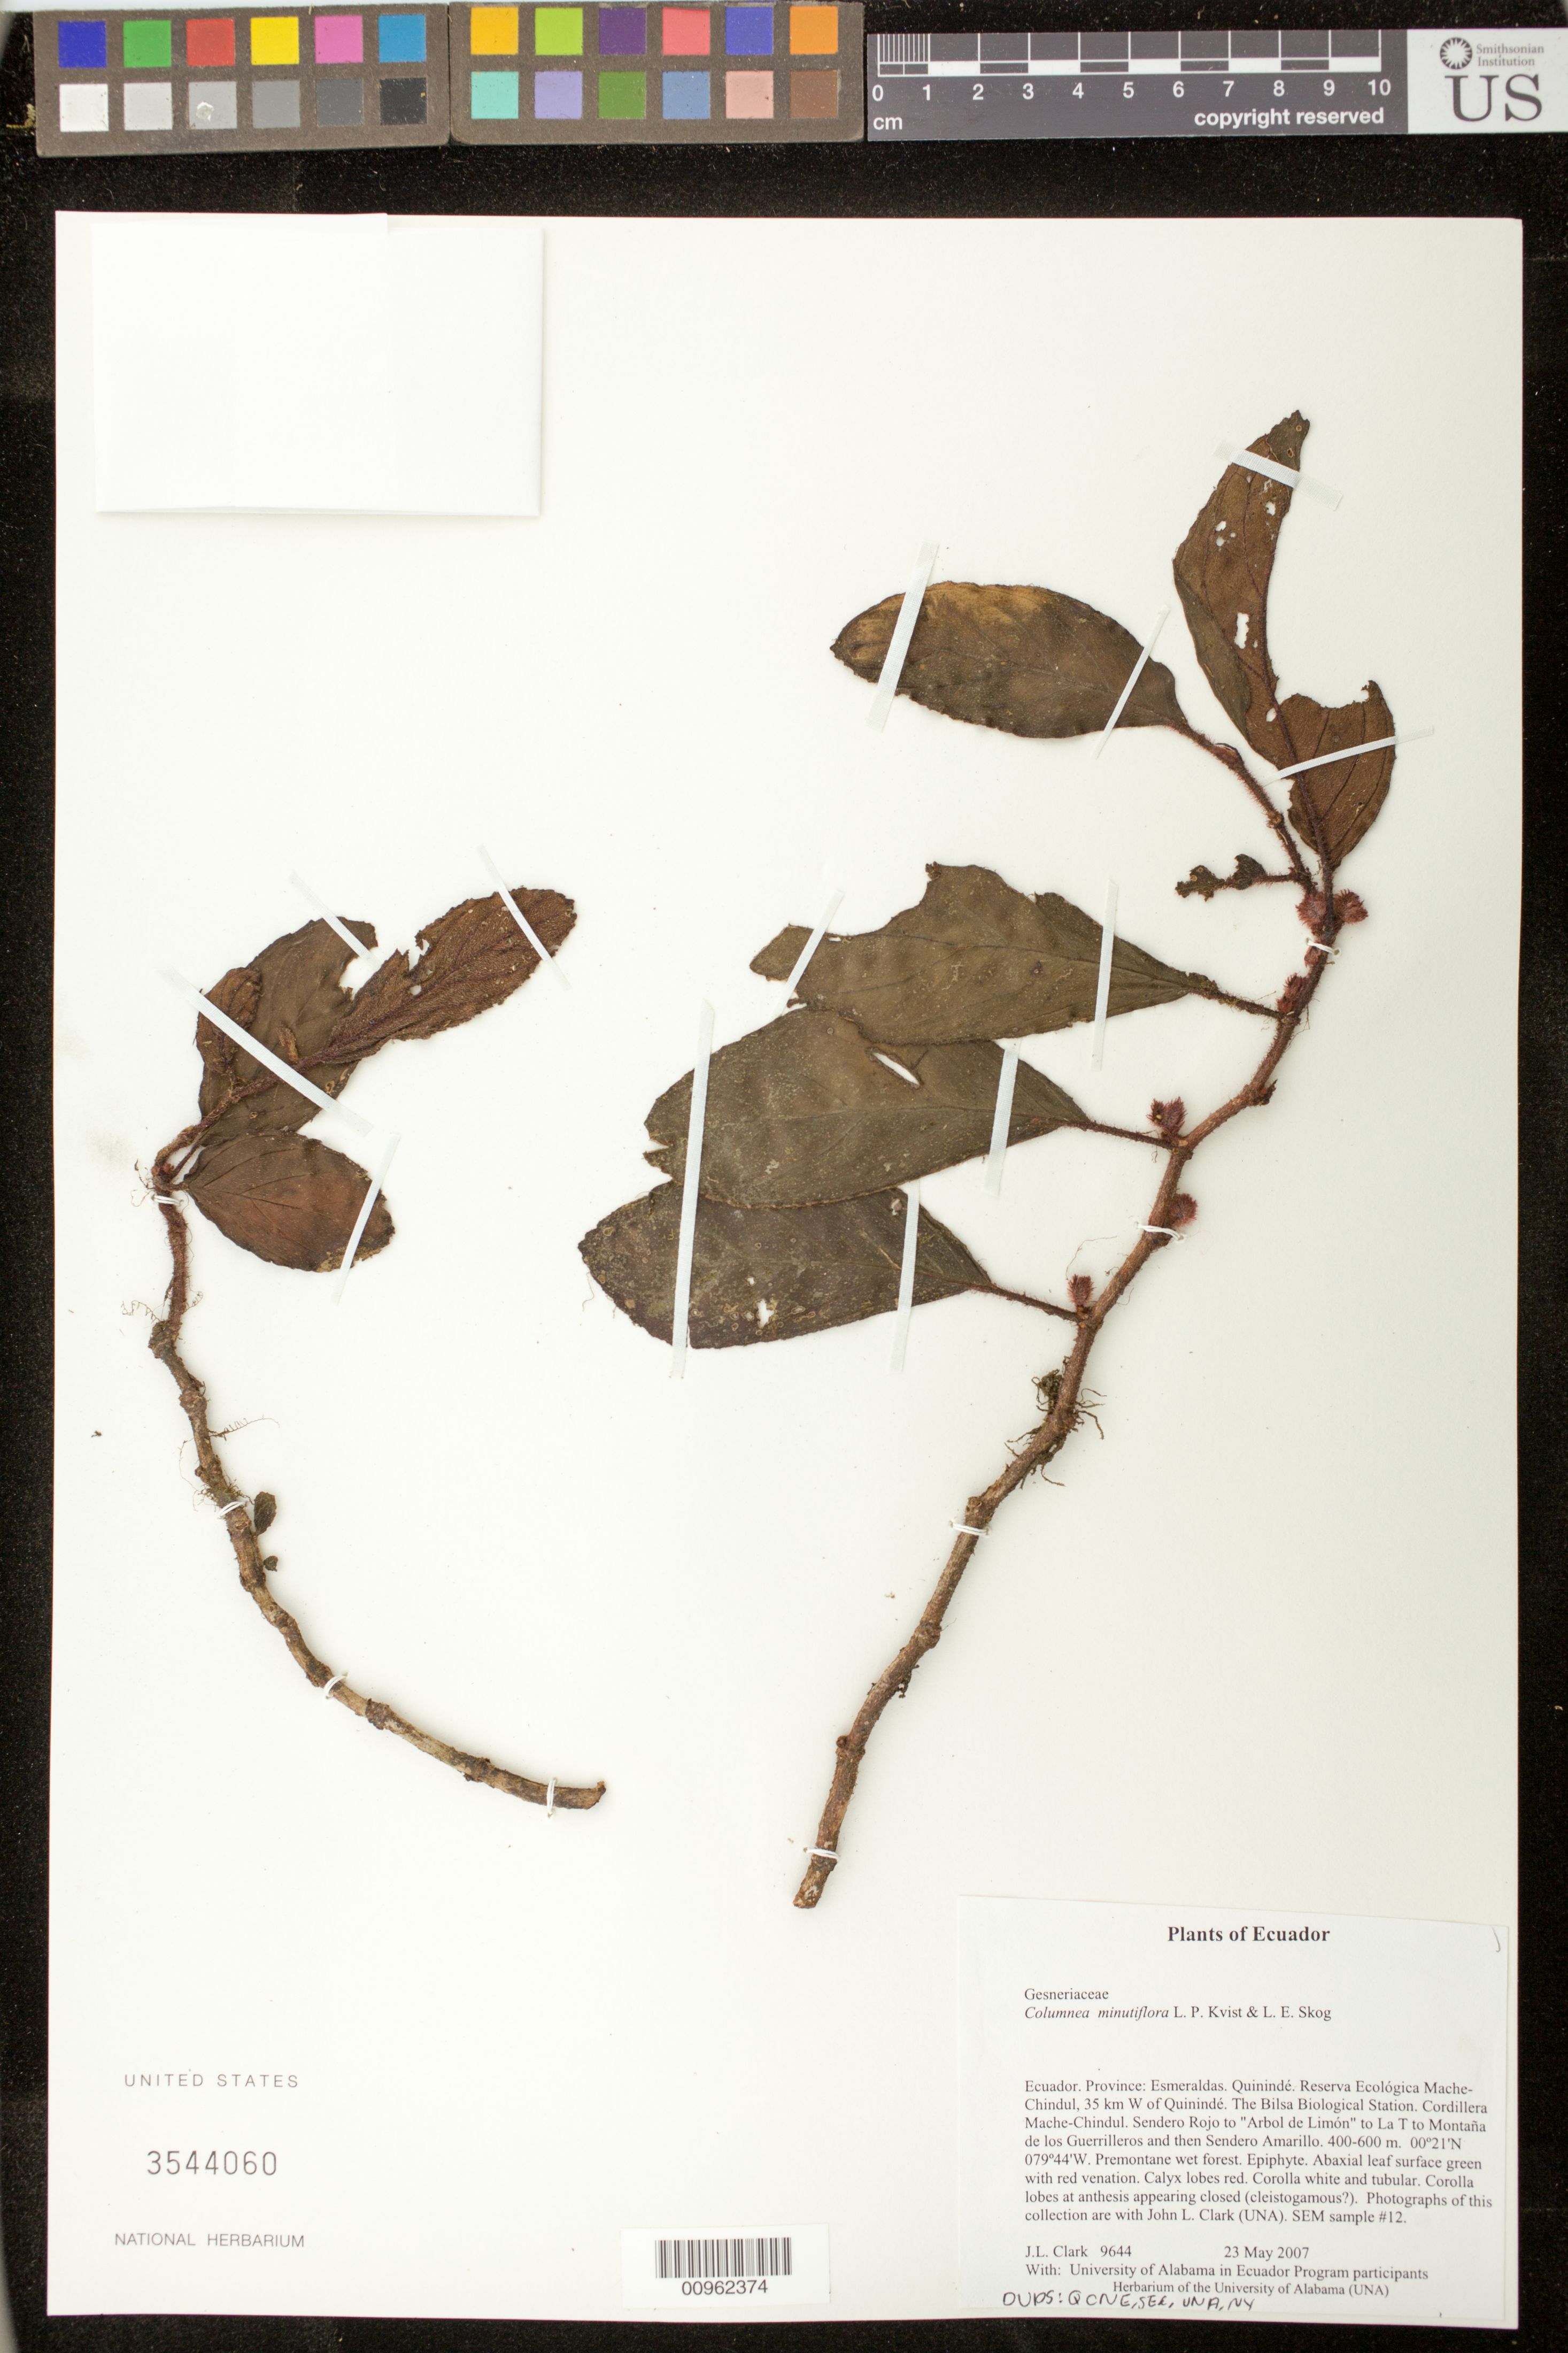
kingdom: Plantae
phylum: Tracheophyta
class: Magnoliopsida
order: Lamiales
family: Gesneriaceae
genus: Columnea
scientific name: Columnea minutiflora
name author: L.P. Kvist & L.E. Skog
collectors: J. L. Clark & University of Alabama in Ecuador Program participants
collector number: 9644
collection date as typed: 23 May 2007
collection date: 2007-05-23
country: Ecuador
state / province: Esmeraldas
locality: Quinindé. Reserva Ecológica Mache-Chindul, 35 km W of Quinindé. The Bilsa Biological Station. Cordillera Mache-Chindul. Sendero Rojo to "Arbol de Limón" to La T to Montaña de los Guerrilleros and then Sendero Amarillo.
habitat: Premontane wet forest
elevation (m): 400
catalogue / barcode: US 3544060